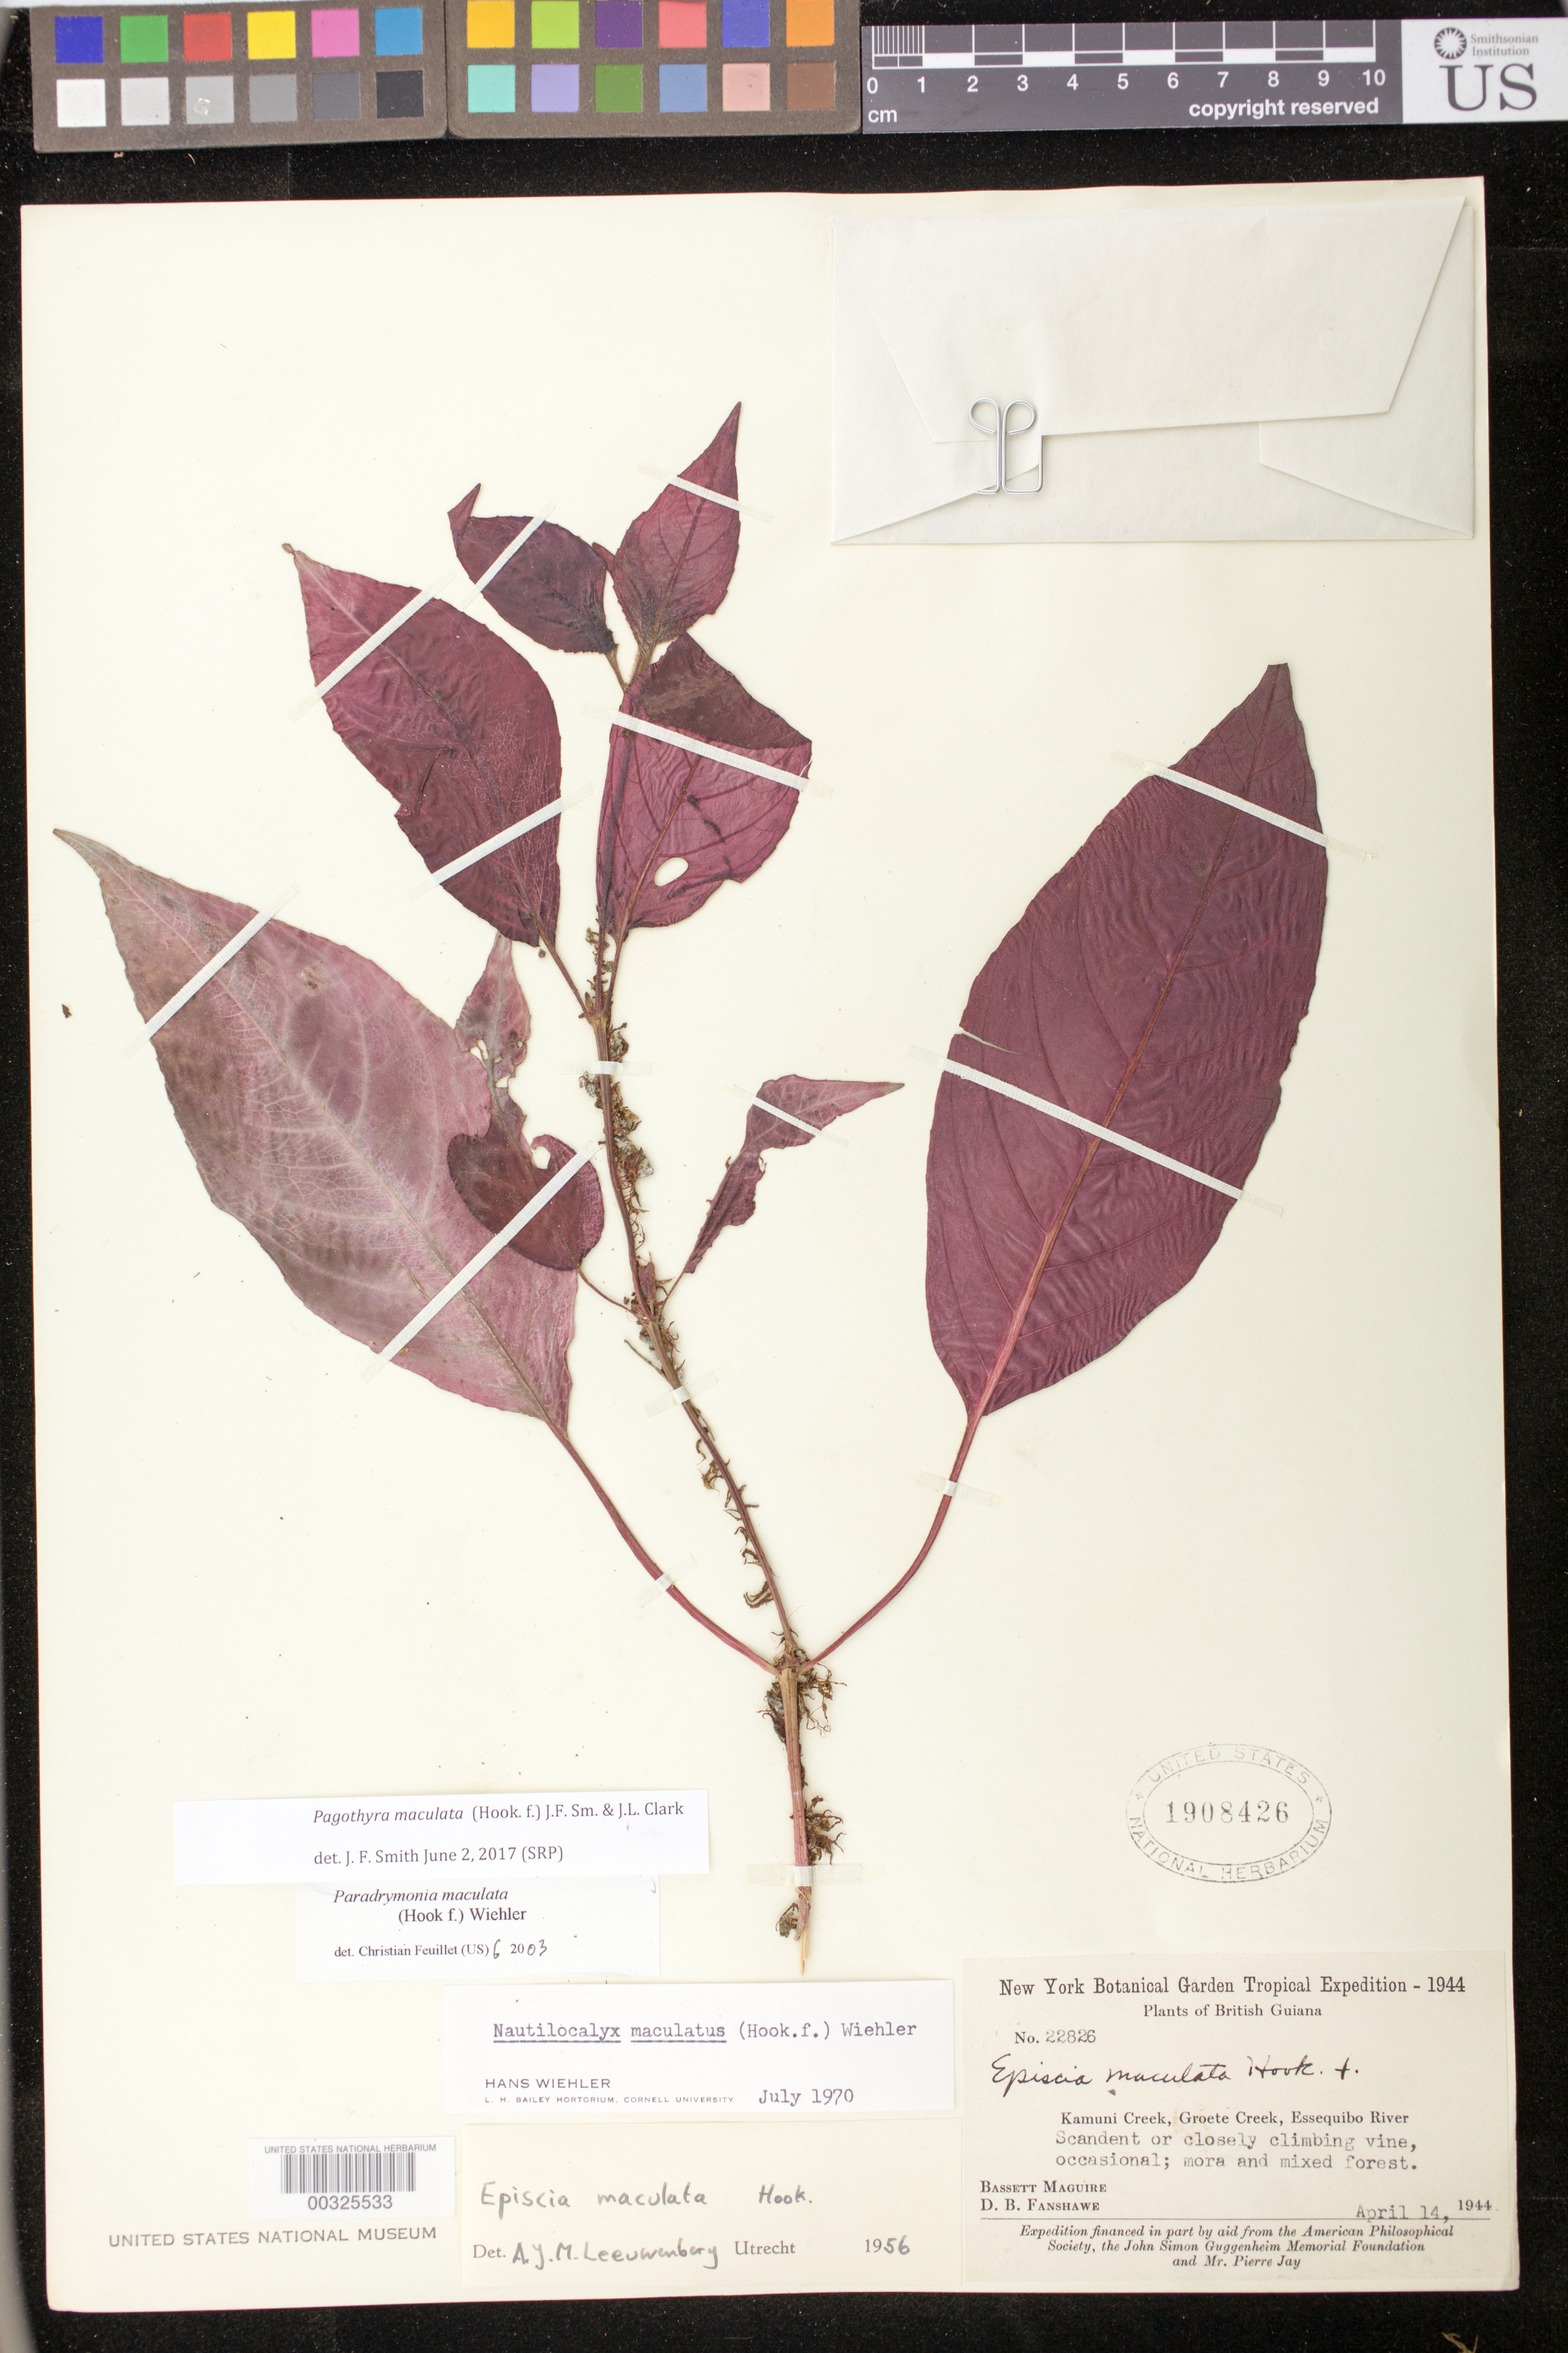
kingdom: Plantae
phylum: Tracheophyta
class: Magnoliopsida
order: Lamiales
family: Gesneriaceae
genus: Pagothyra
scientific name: Pagothyra maculata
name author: (Hook. f.) J.F. Sm. & J.L. Clark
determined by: Smith, J. F.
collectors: B. Maguire & D. B. Fanshawe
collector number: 22826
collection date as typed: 14 Apr 1944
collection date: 1944-04-14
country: Guyana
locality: Kamuni Creek, Groete Creek, Essequibo River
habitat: In Mora and mixed forest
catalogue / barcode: US 1908426